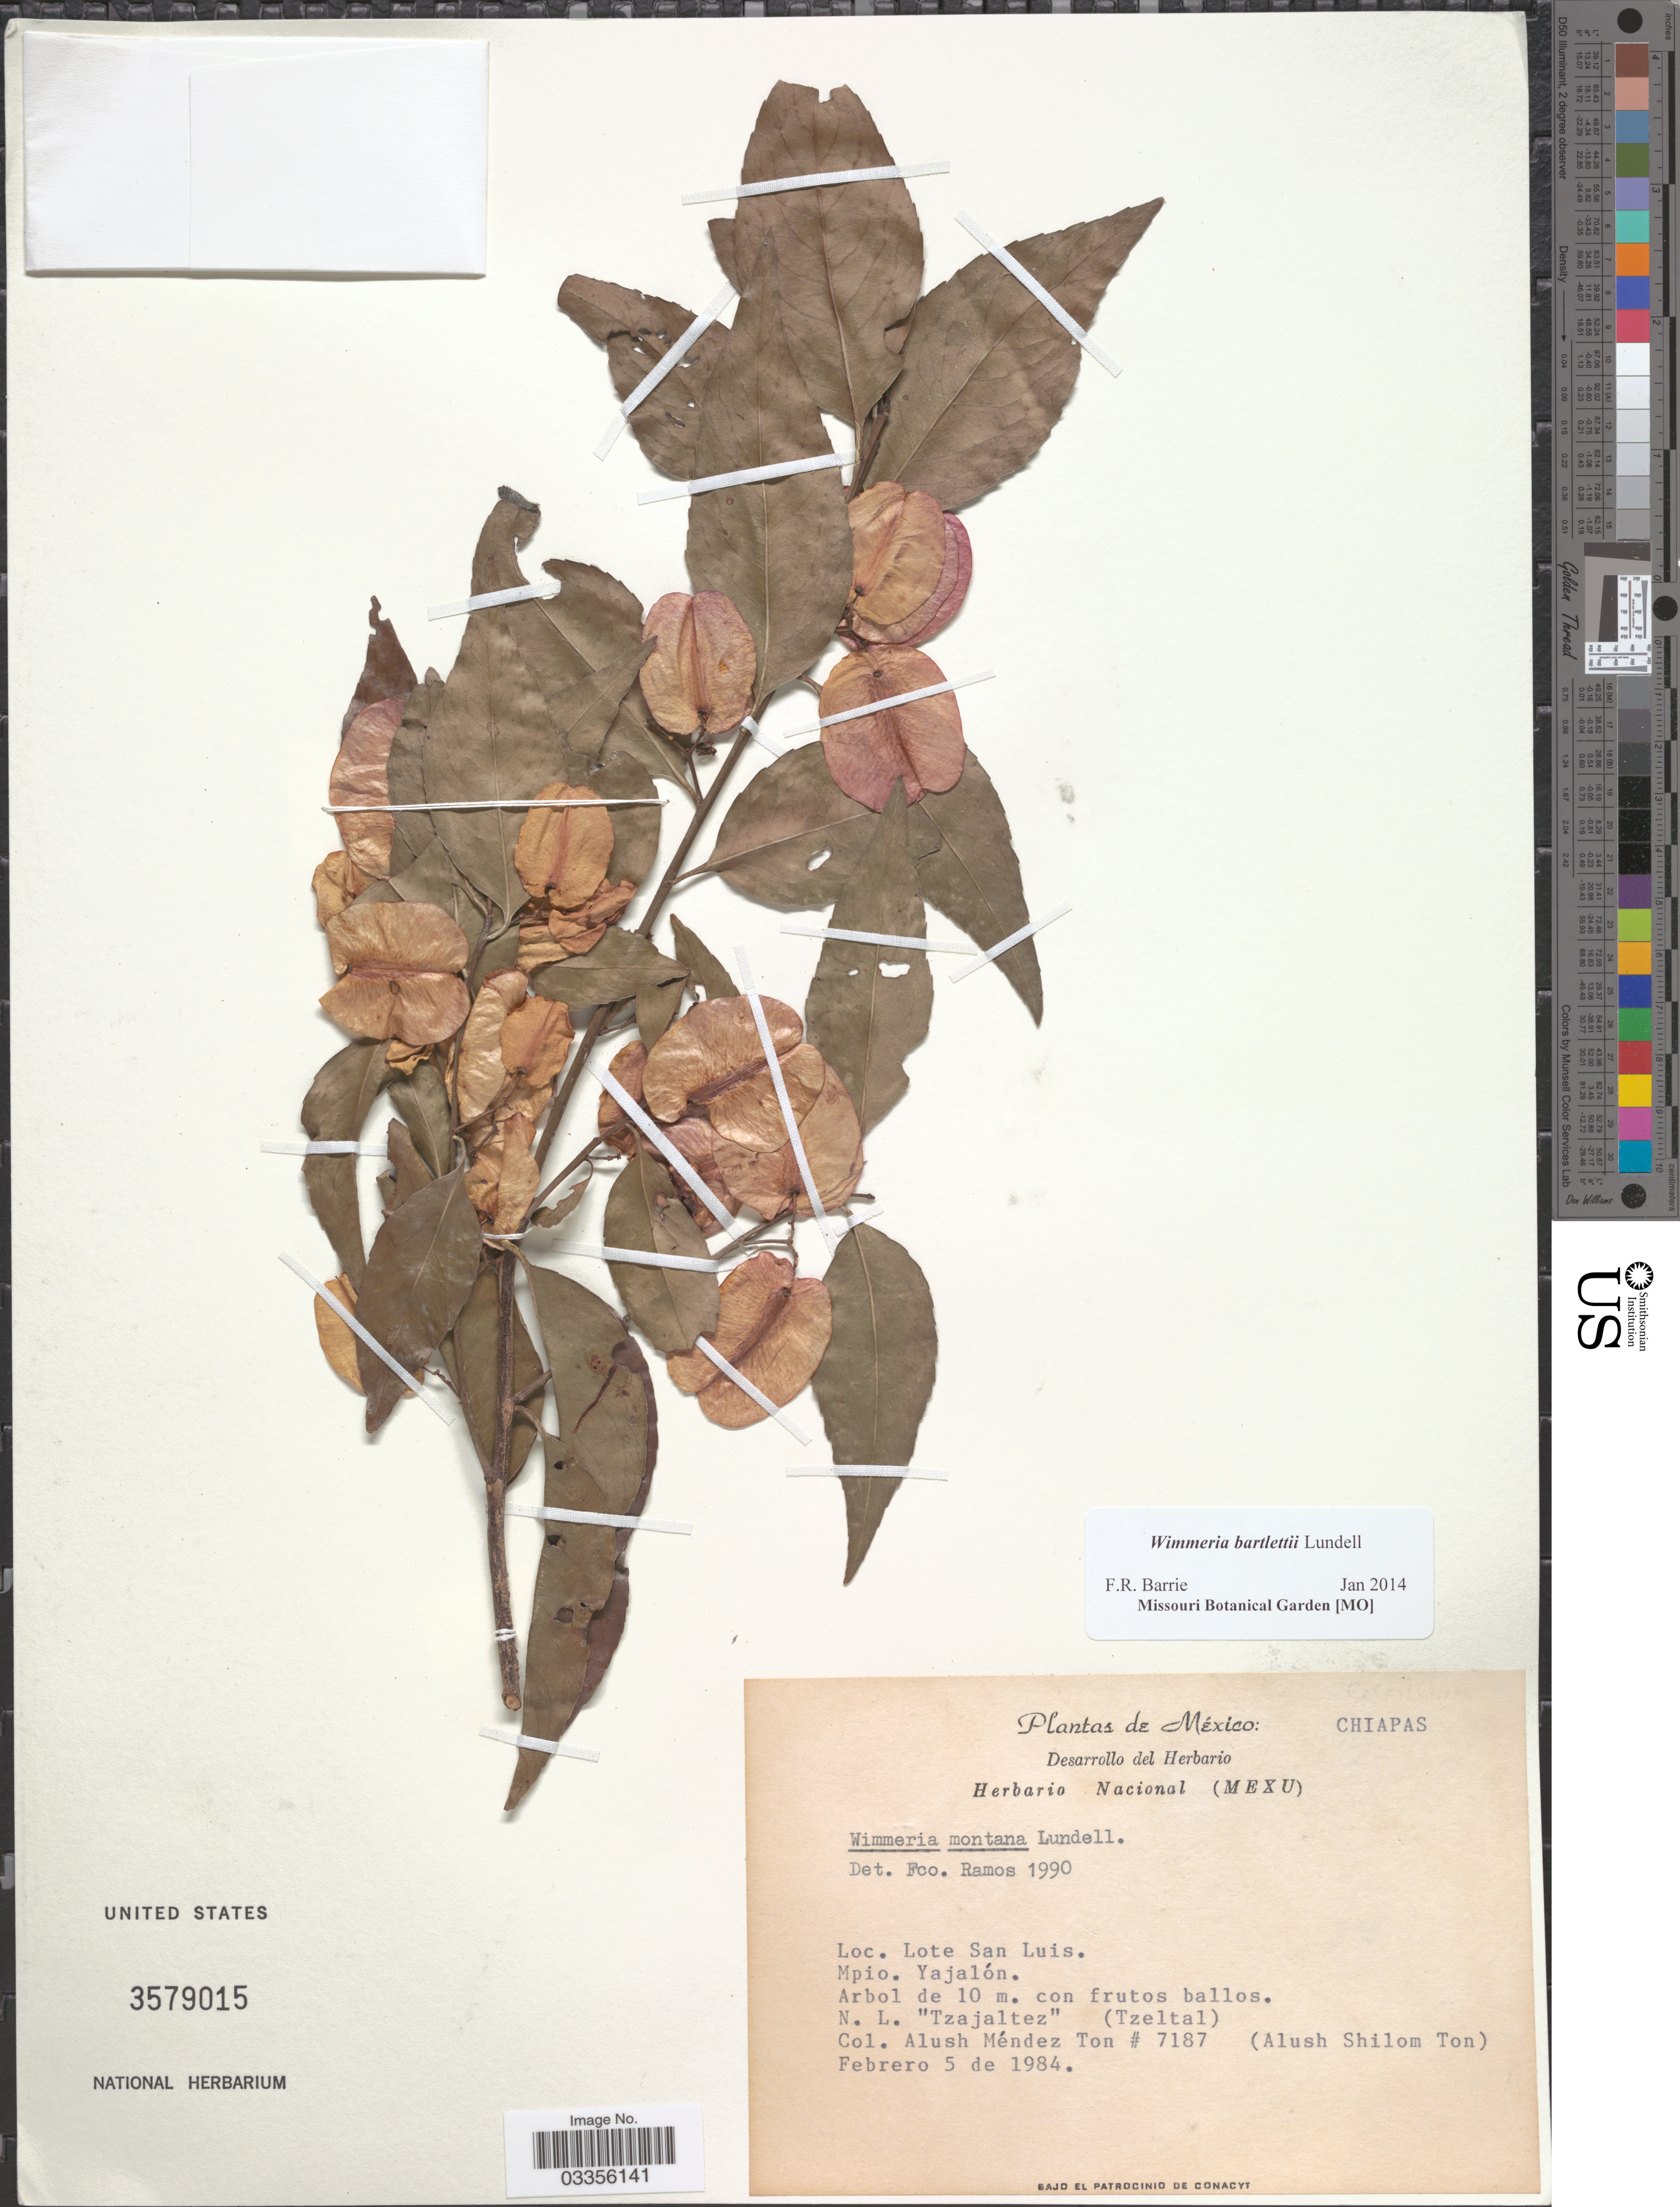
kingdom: Plantae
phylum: Tracheophyta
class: Magnoliopsida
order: Celastrales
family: Celastraceae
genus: Wimmeria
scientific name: Wimmeria bartlettii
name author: Lundell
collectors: A. M. Ton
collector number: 7187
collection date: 1984-02-05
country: Mexico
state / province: Chiapas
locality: N. L. "Tzajaltez" (Tzeltal). [unsure placement] Lote San Luis. Mpio. Yajalón.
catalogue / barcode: US 3579015